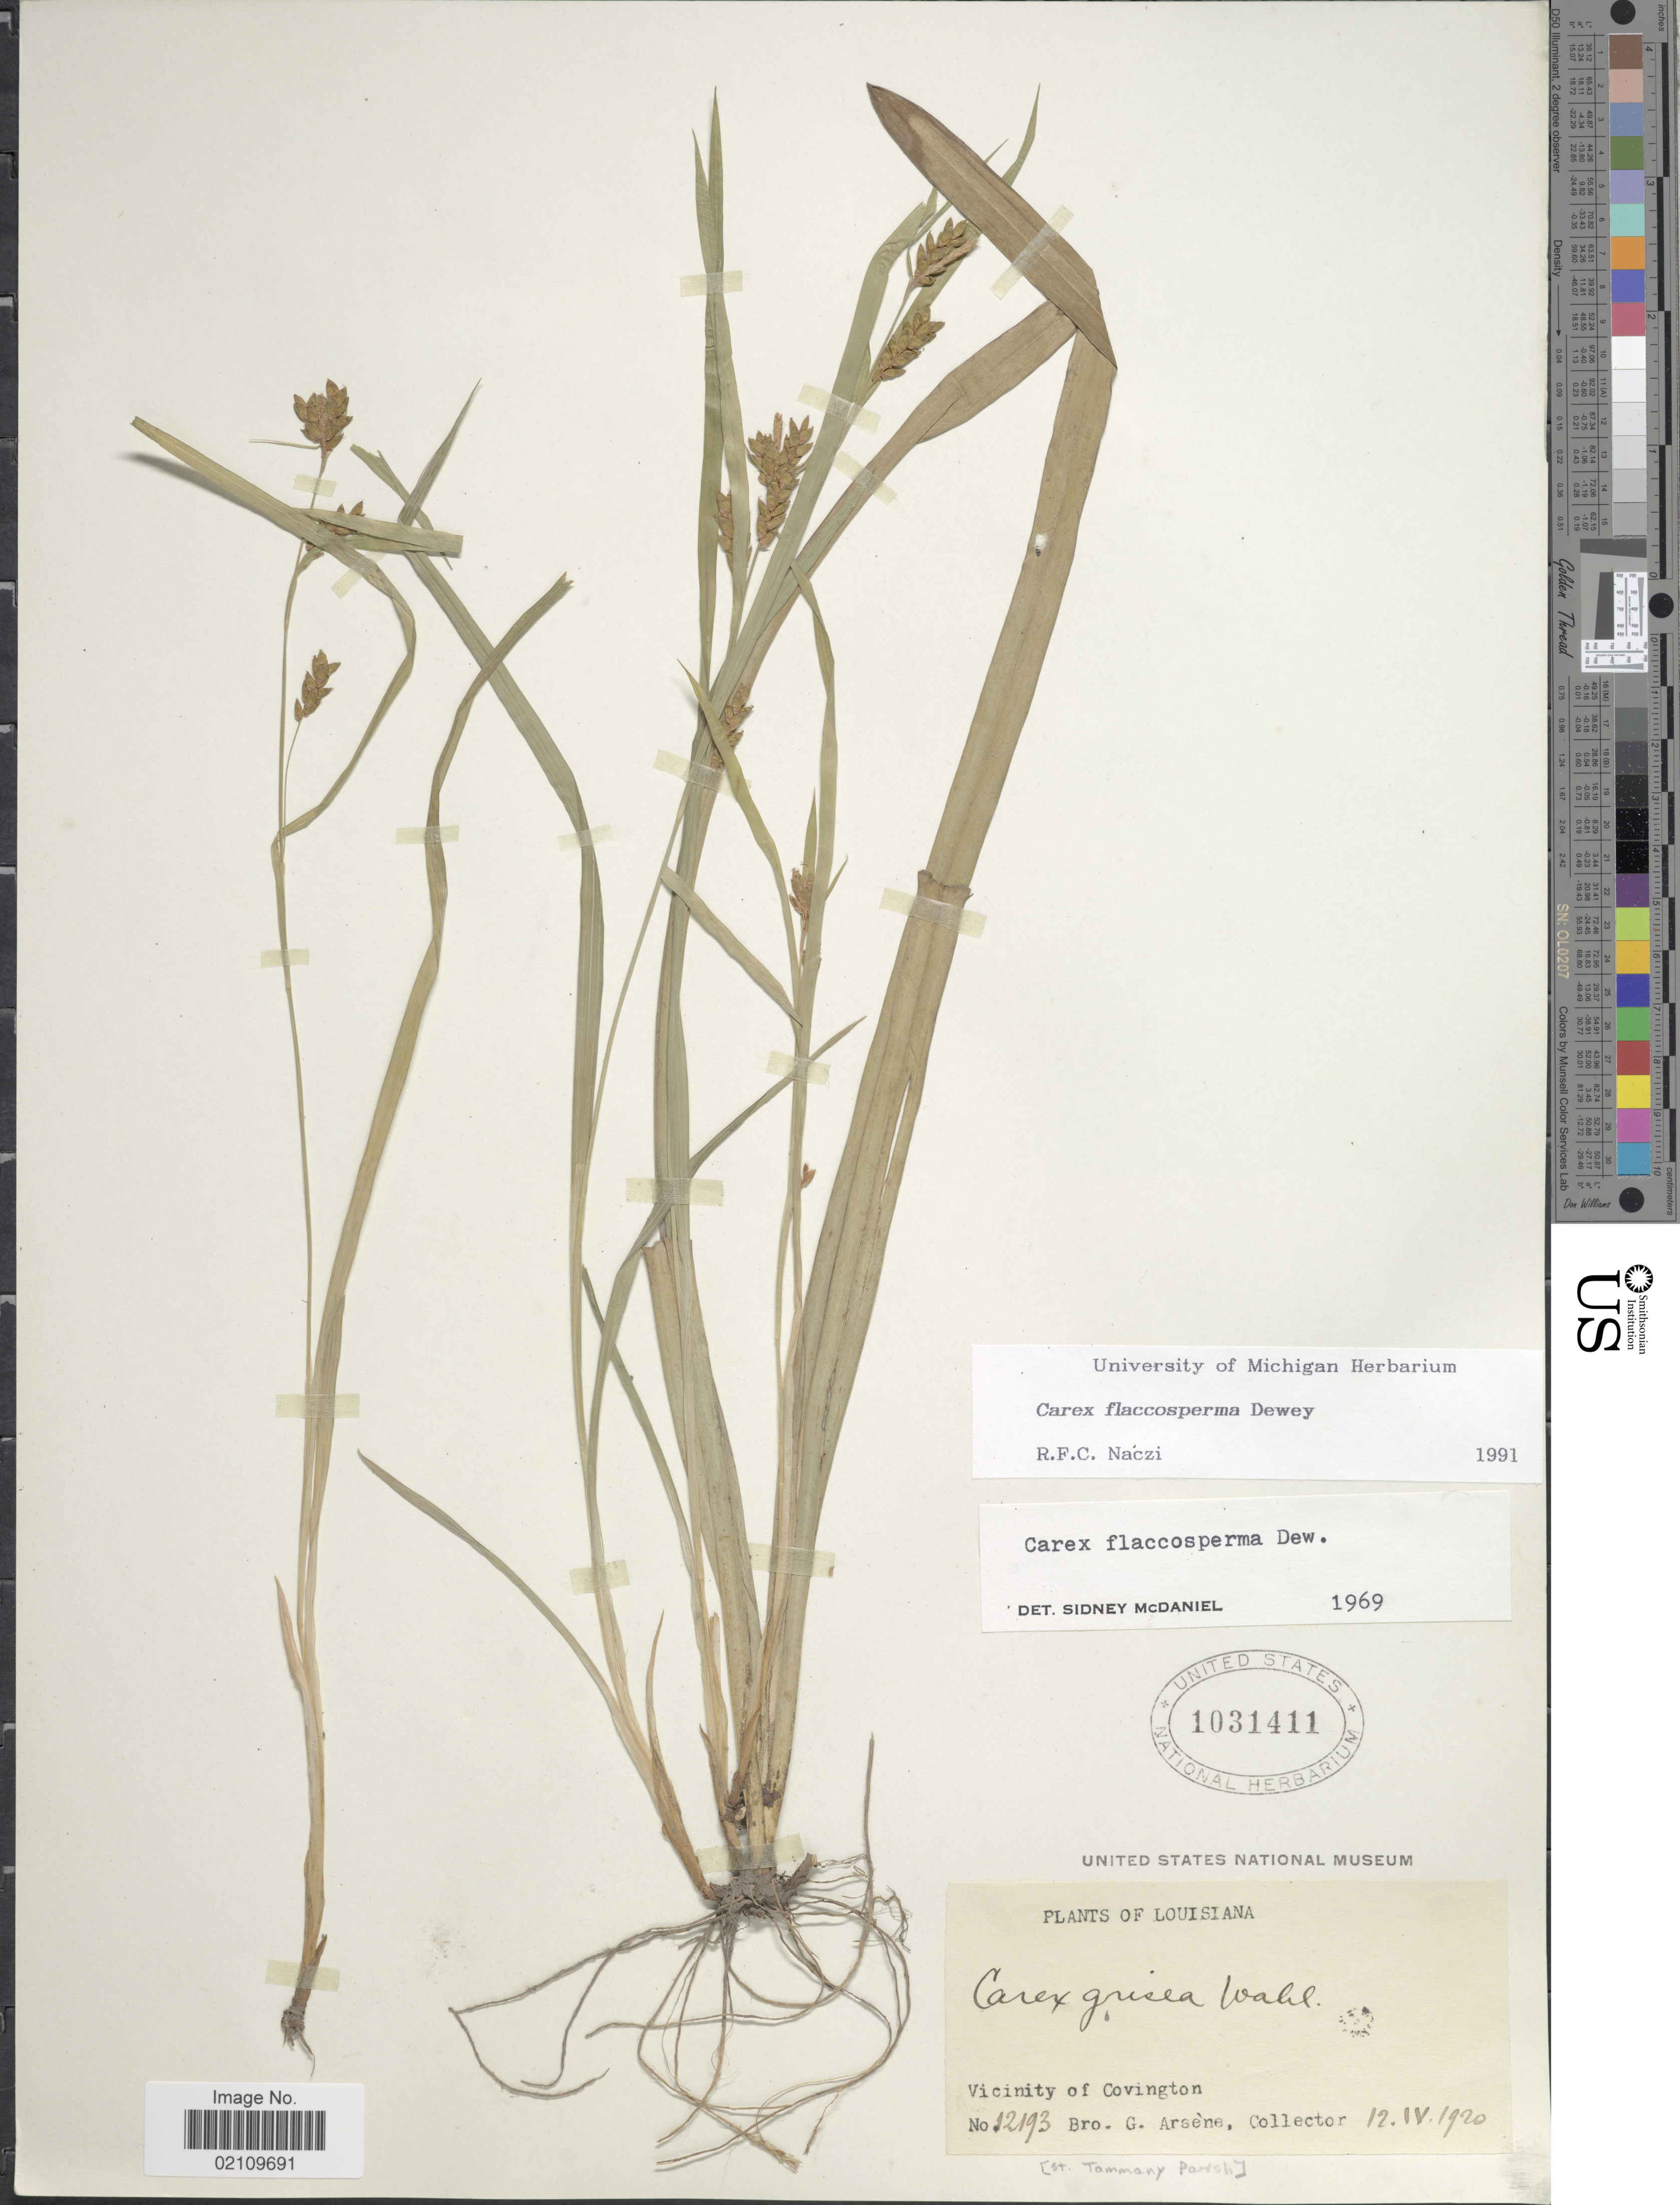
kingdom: Plantae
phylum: Tracheophyta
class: Liliopsida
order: Poales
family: Cyperaceae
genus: Carex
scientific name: Carex flaccosperma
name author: Dewey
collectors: Bro. G. Arsène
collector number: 12193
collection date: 1920-04-12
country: United States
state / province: Louisiana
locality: Vicinity of Covington. [St. Tammany Parish]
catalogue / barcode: US 1031411